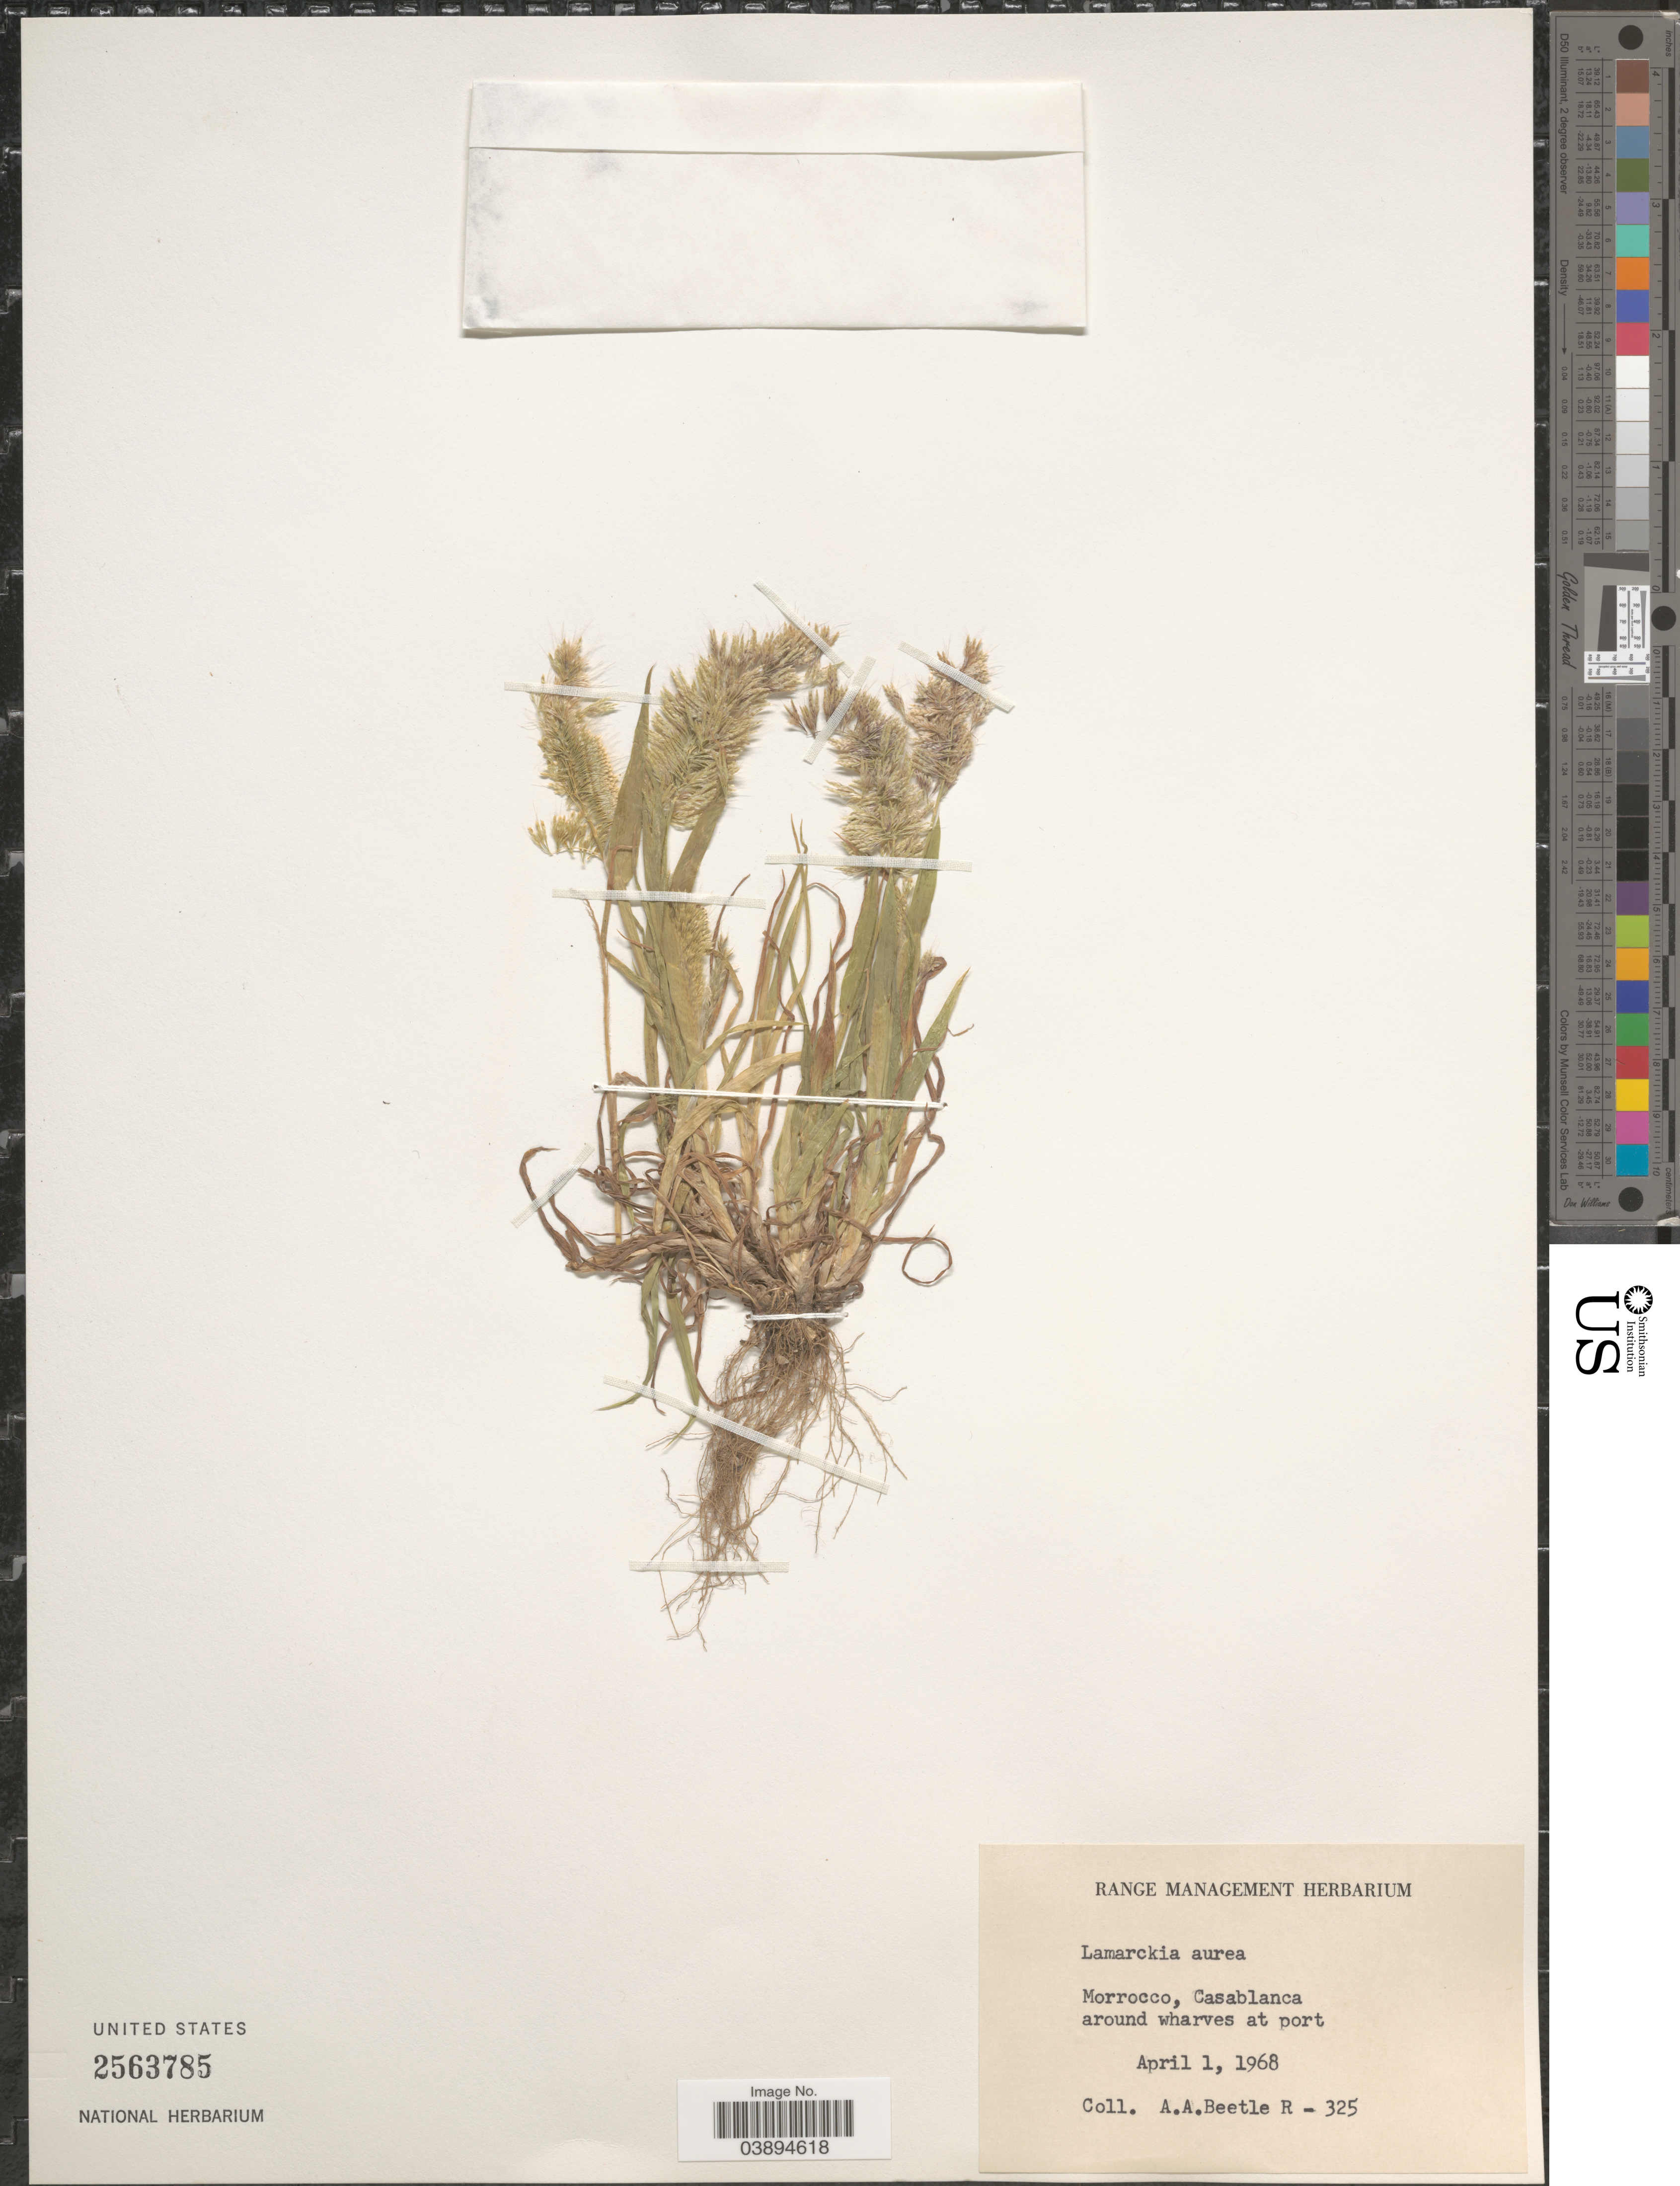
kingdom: Plantae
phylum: Tracheophyta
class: Liliopsida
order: Poales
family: Poaceae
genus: Lamarckia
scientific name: Lamarckia aurea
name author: (L.) Moench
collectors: A. A. Beetle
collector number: R-325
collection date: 1968-04-01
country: Morocco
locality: Casablanca around wharves at port.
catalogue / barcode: US 2563785